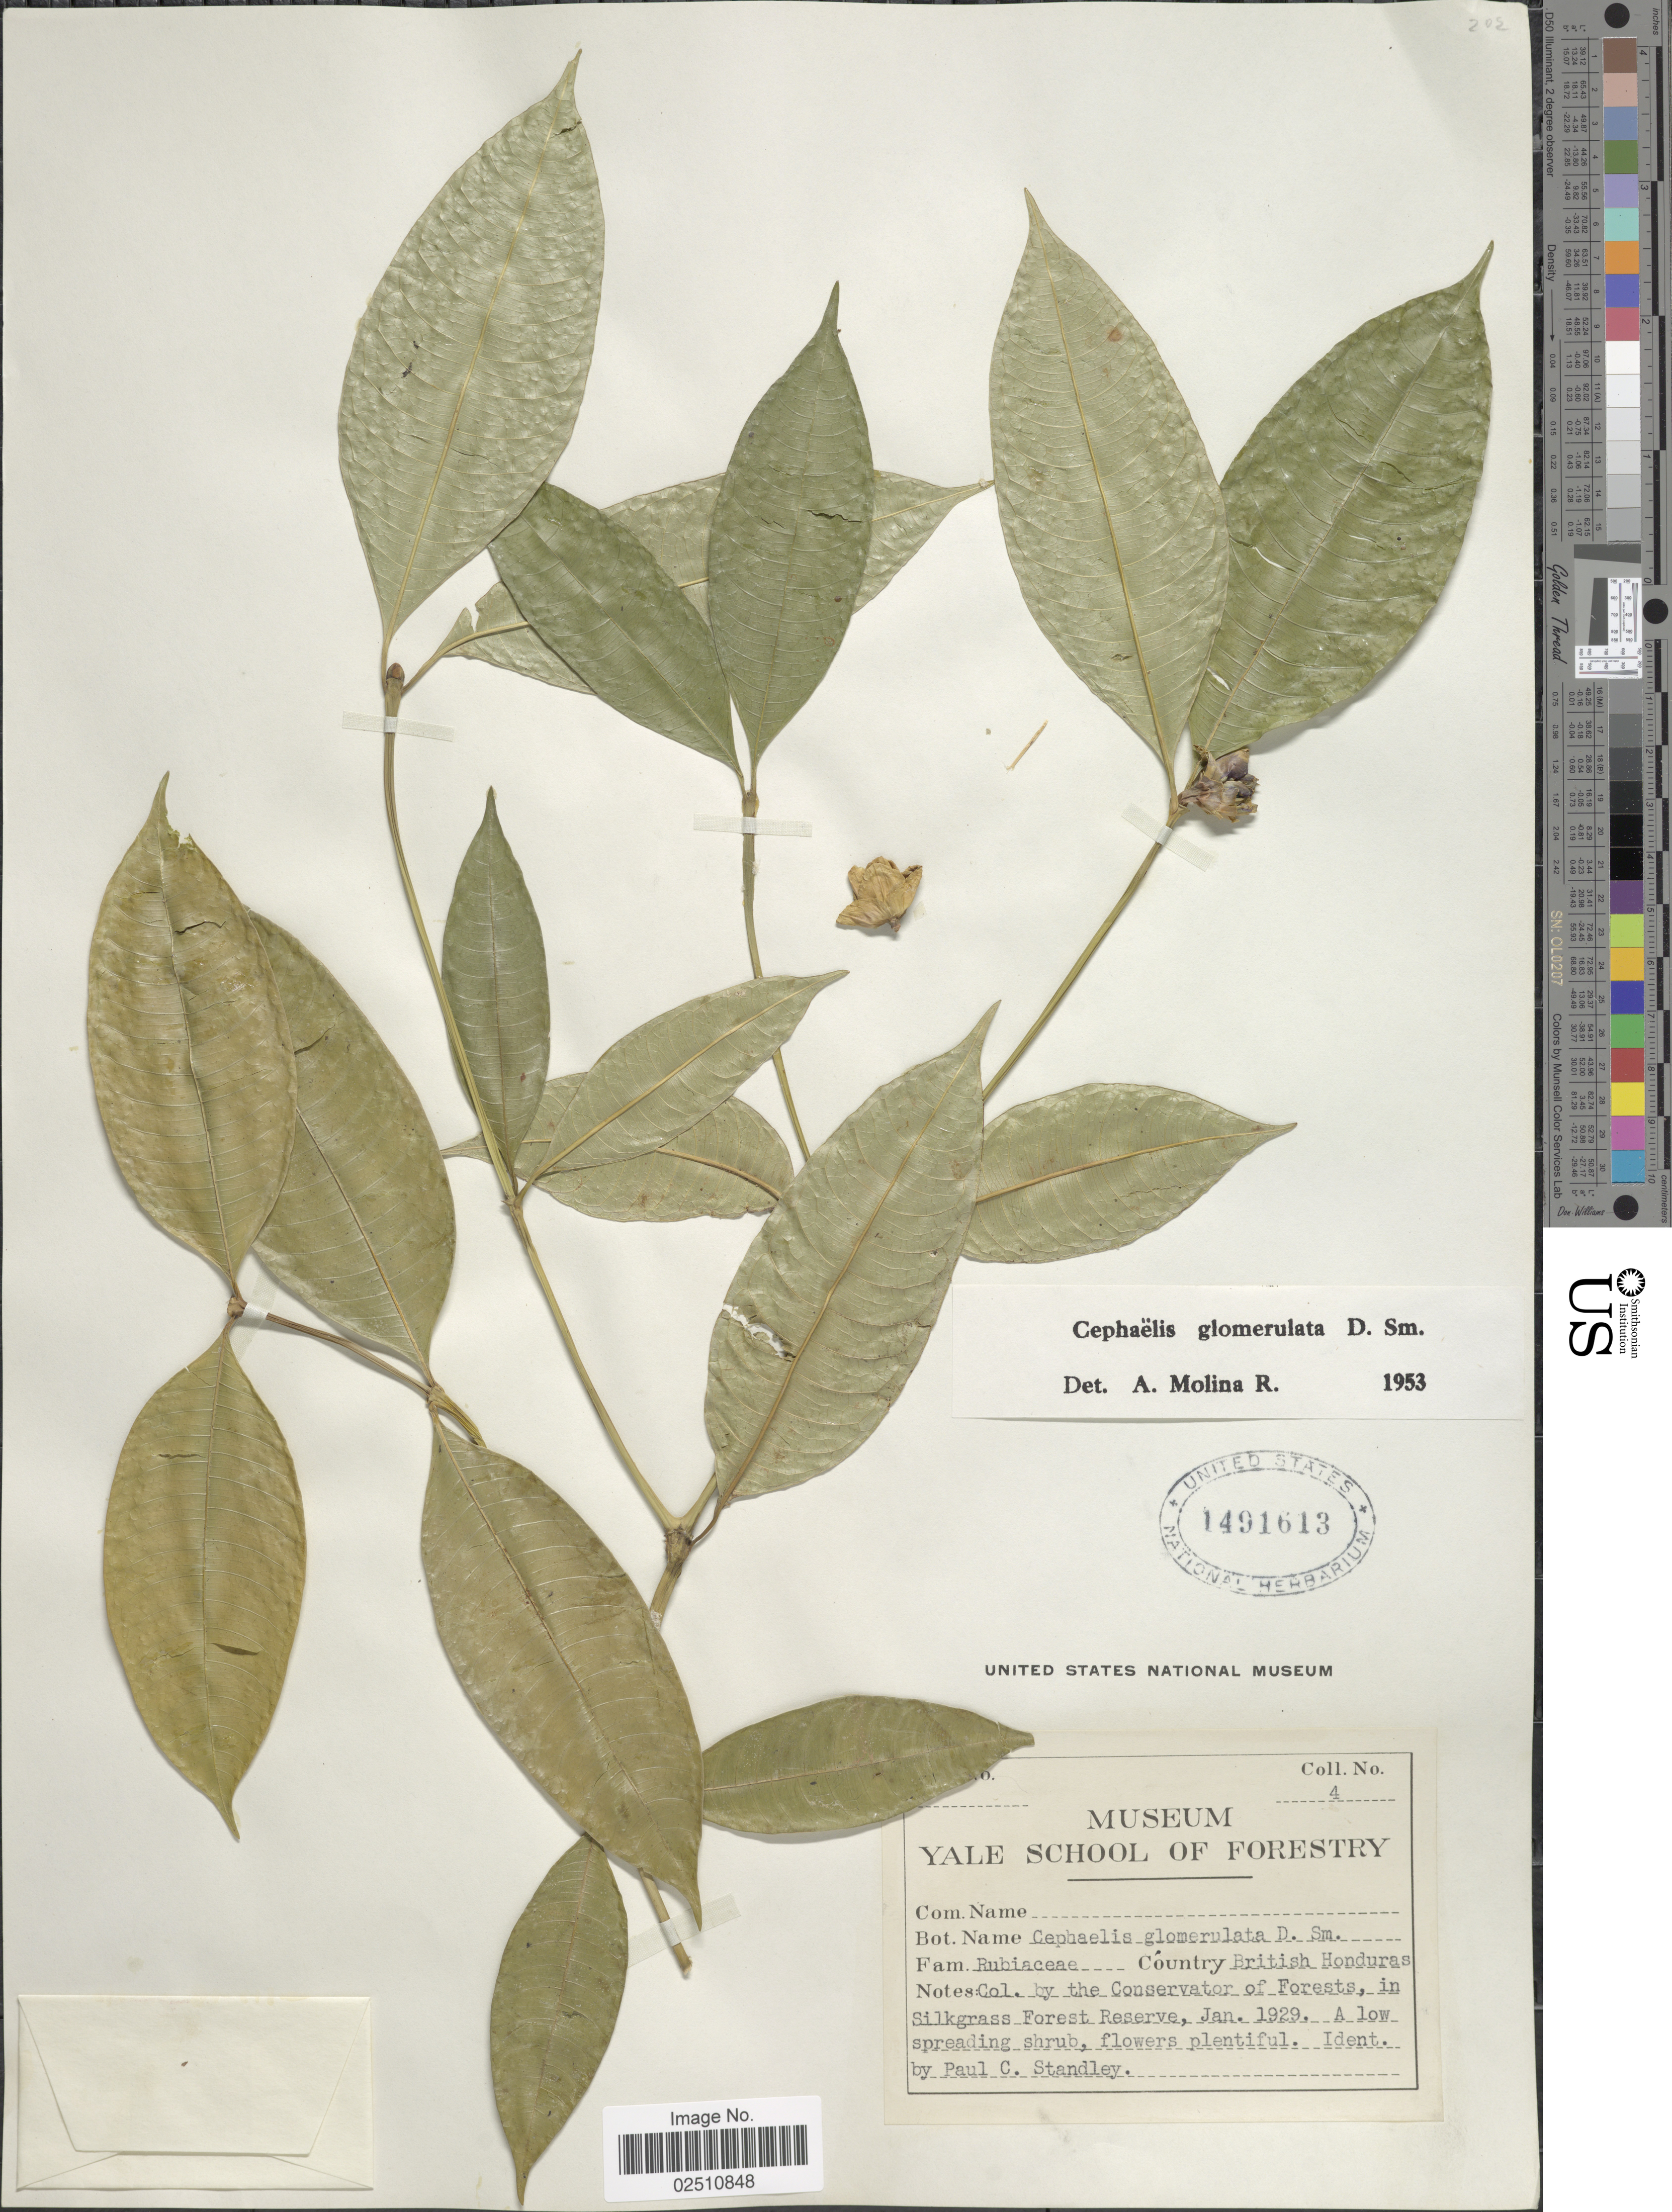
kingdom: Plantae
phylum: Tracheophyta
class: Magnoliopsida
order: Gentianales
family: Rubiaceae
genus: Psychotria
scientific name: Psychotria glomerulata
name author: (Donn. Sm.) Steyerm.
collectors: -. Cons. of Forests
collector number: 4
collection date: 1929-01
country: Belize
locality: British Honduras, Silkgrass Forest Reserve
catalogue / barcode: US 1491613